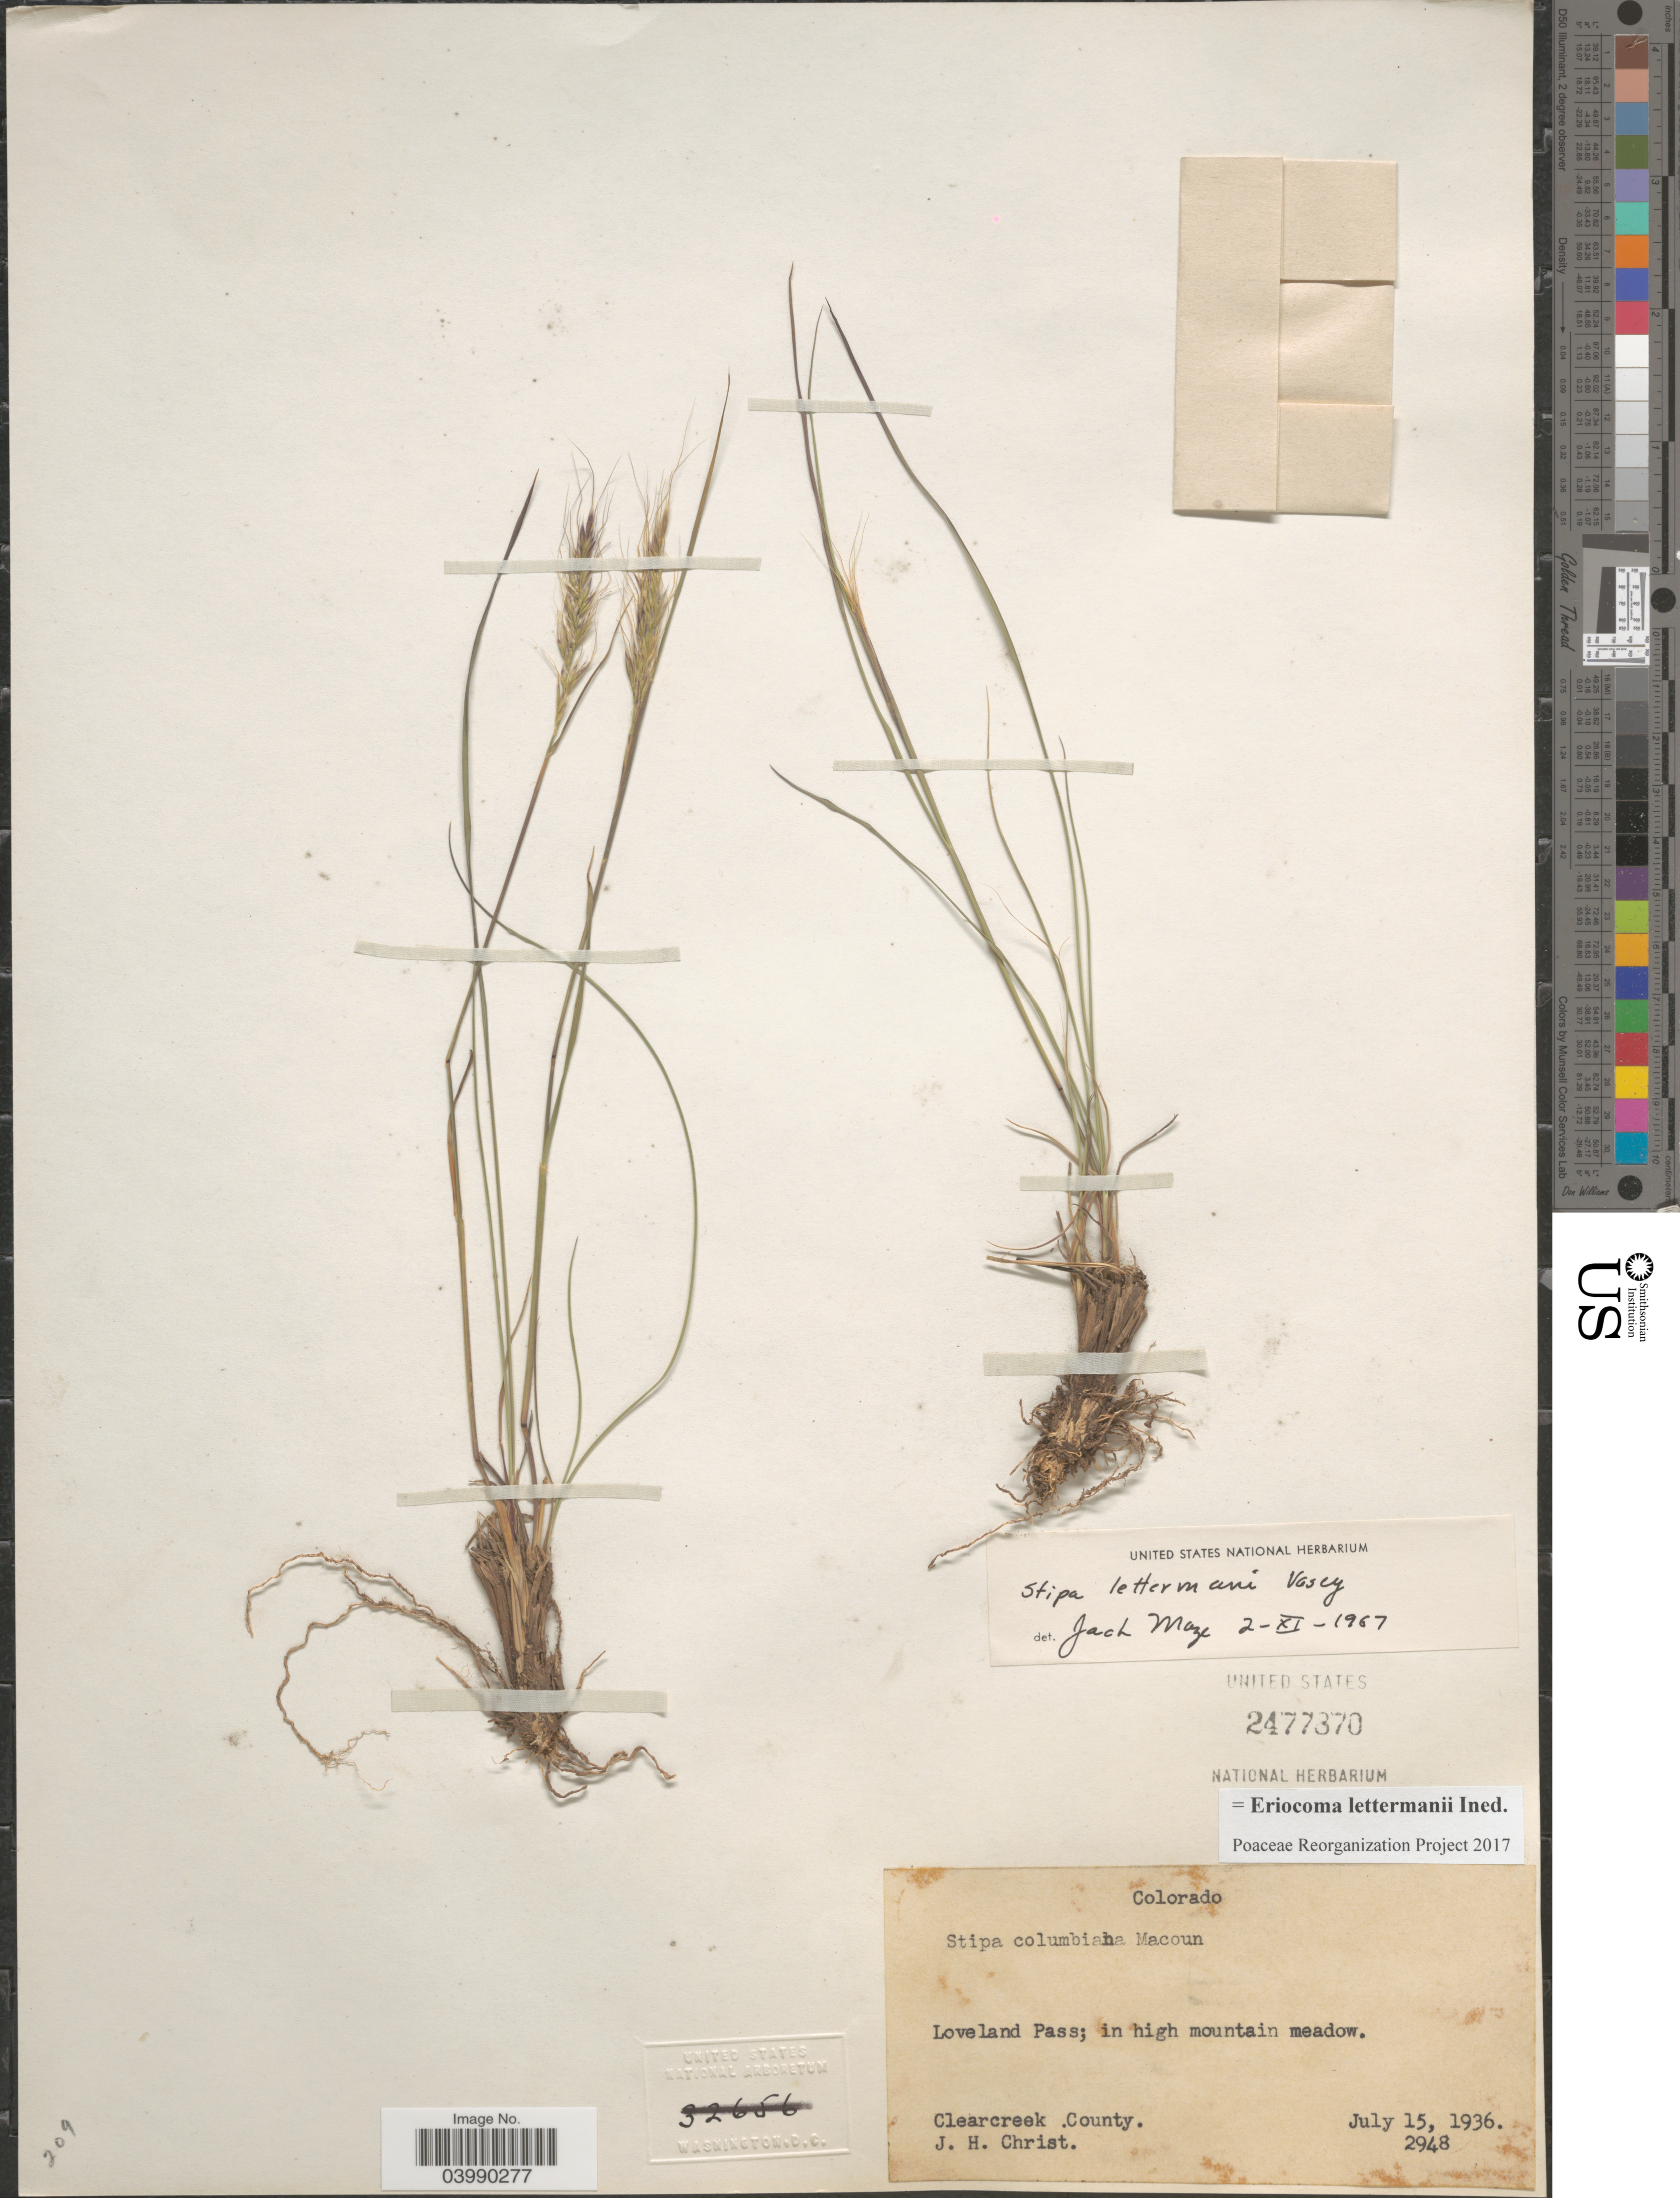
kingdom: Plantae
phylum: Tracheophyta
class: Liliopsida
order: Poales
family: Poaceae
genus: Eriocoma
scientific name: Eriocoma lettermanii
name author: (Vasey) Romasch.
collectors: J. H. Christ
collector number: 2948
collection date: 1936-07-15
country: United States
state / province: Colorado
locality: Loveland Pass. Clearcreek .County.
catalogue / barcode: US 2477870